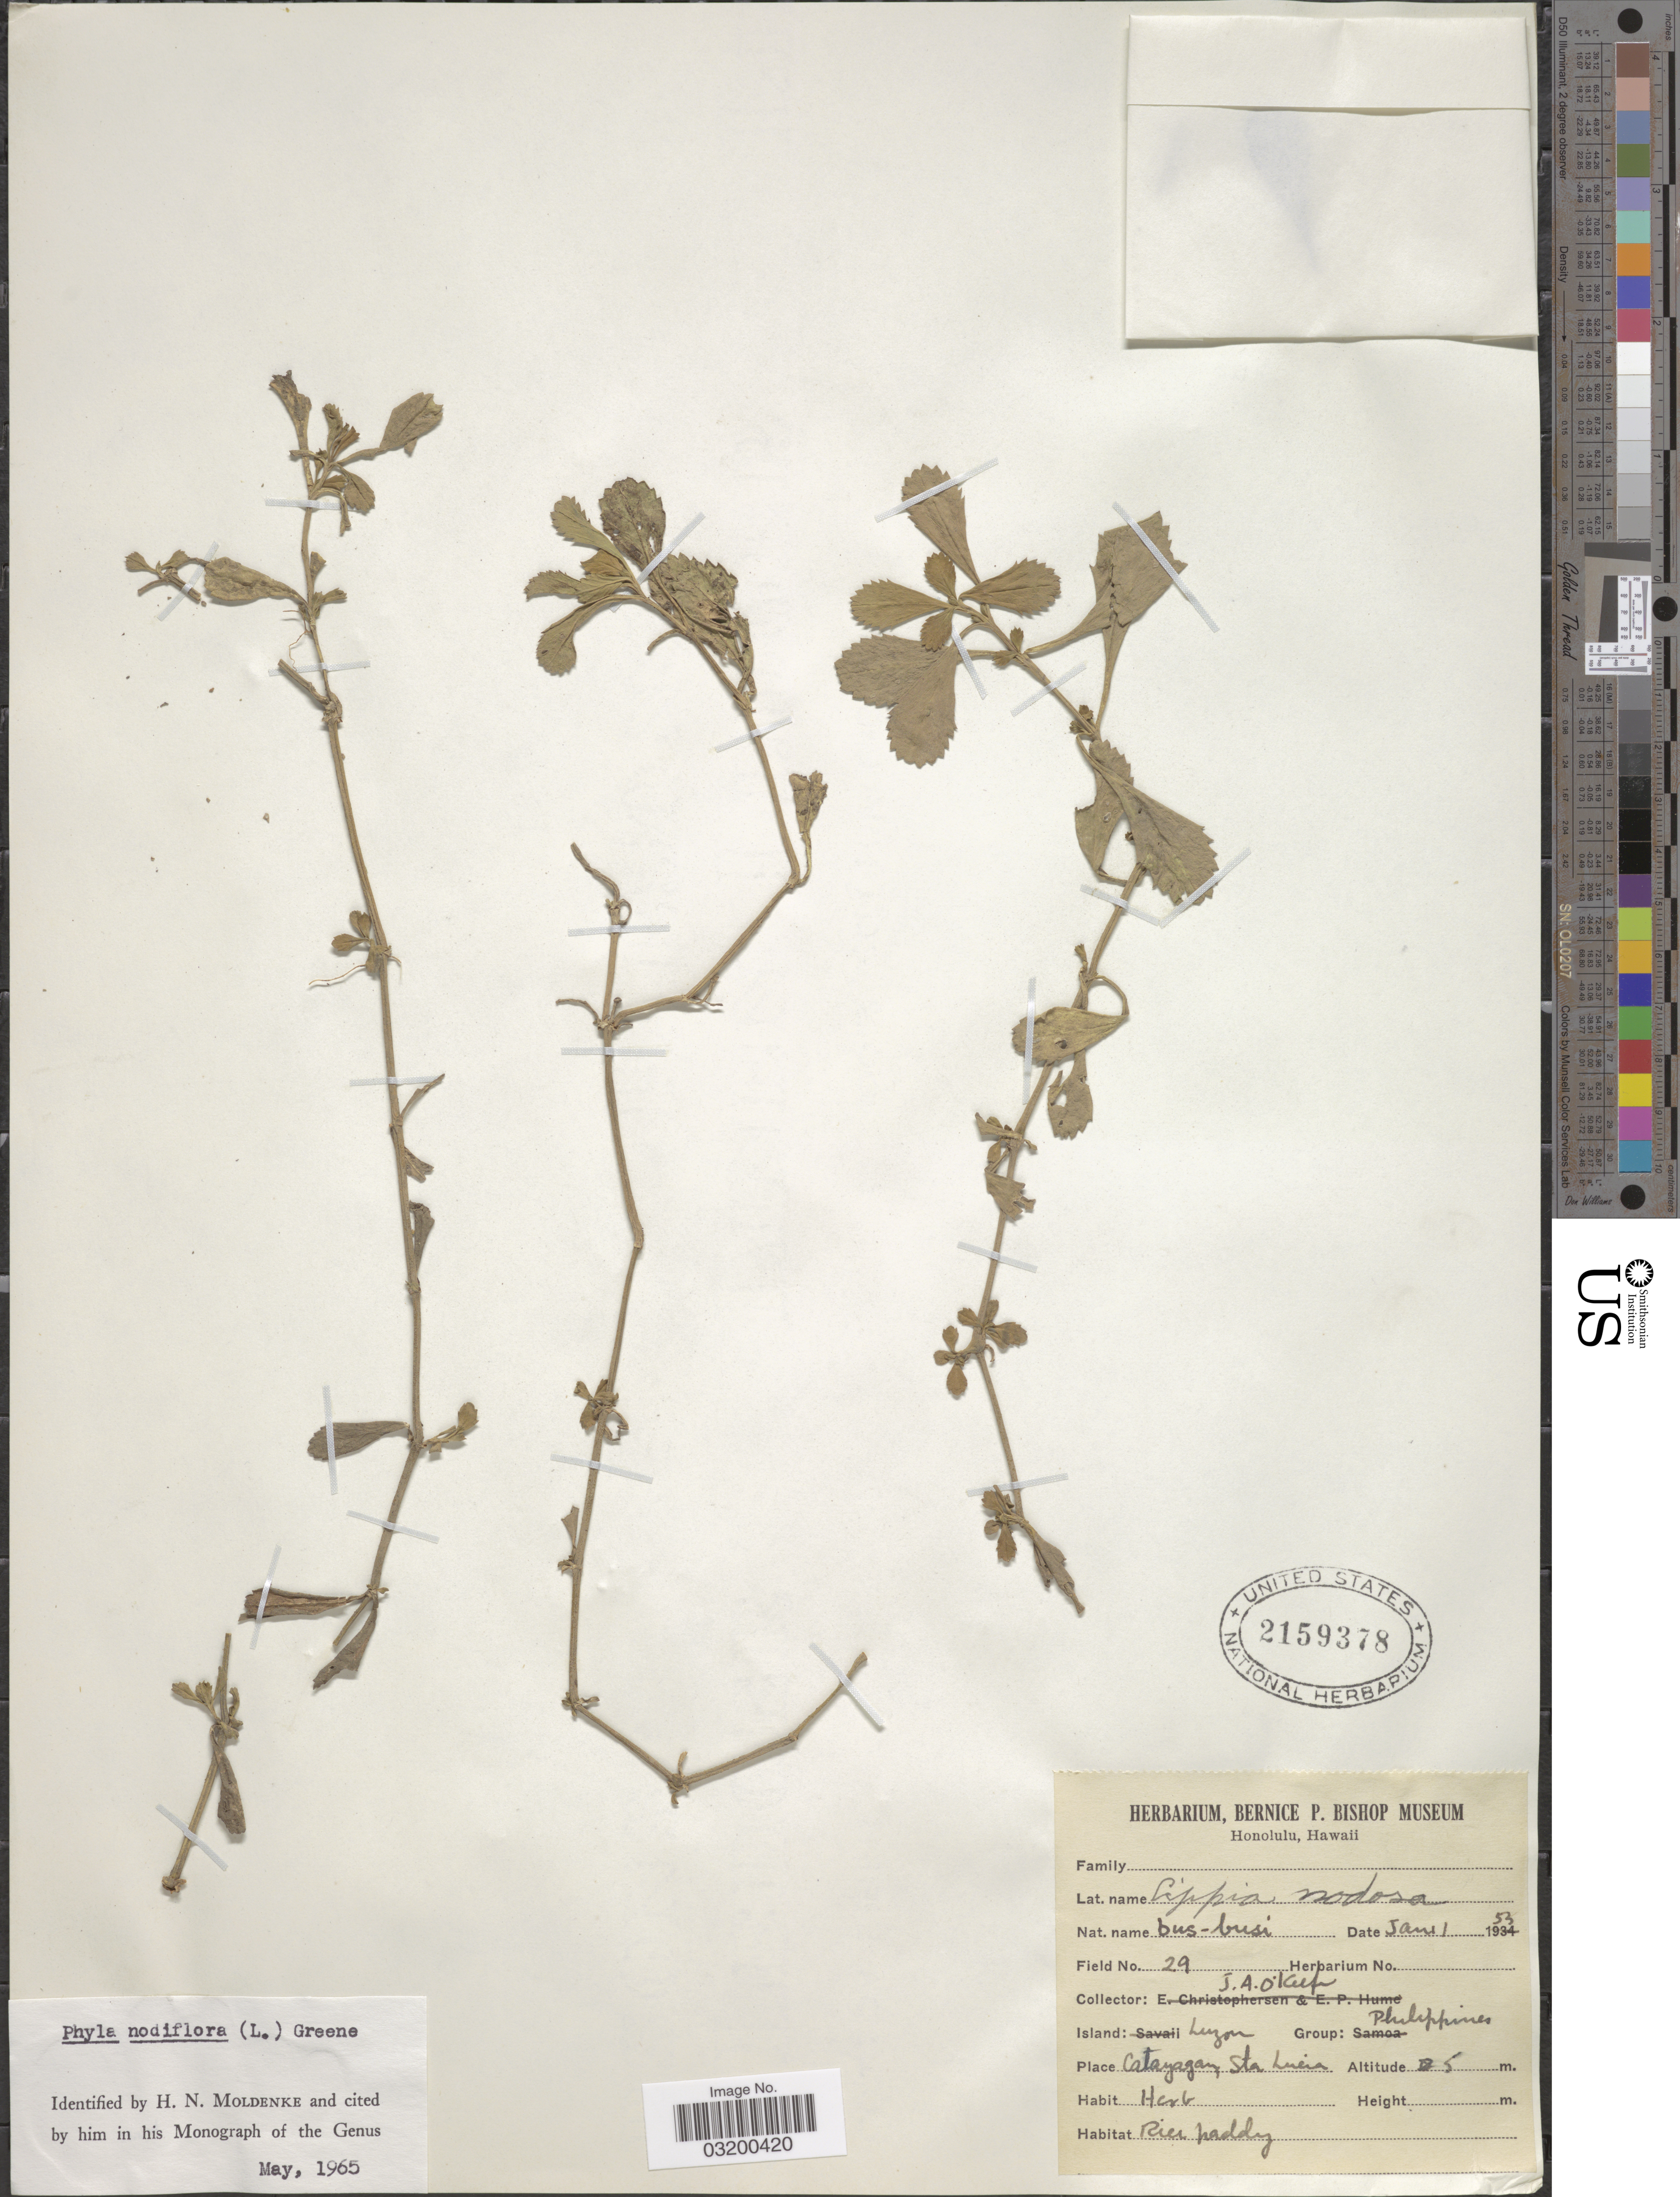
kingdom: Plantae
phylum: Tracheophyta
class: Magnoliopsida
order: Lamiales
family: Verbenaceae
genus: Phyla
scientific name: Phyla nodiflora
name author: (L.) Greene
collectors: J. O'Keefe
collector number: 29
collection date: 1953-01-01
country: Philippines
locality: Catayagan, Sta Lucia. Island Luzon. Group Philippines.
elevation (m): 25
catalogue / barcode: US 2159378